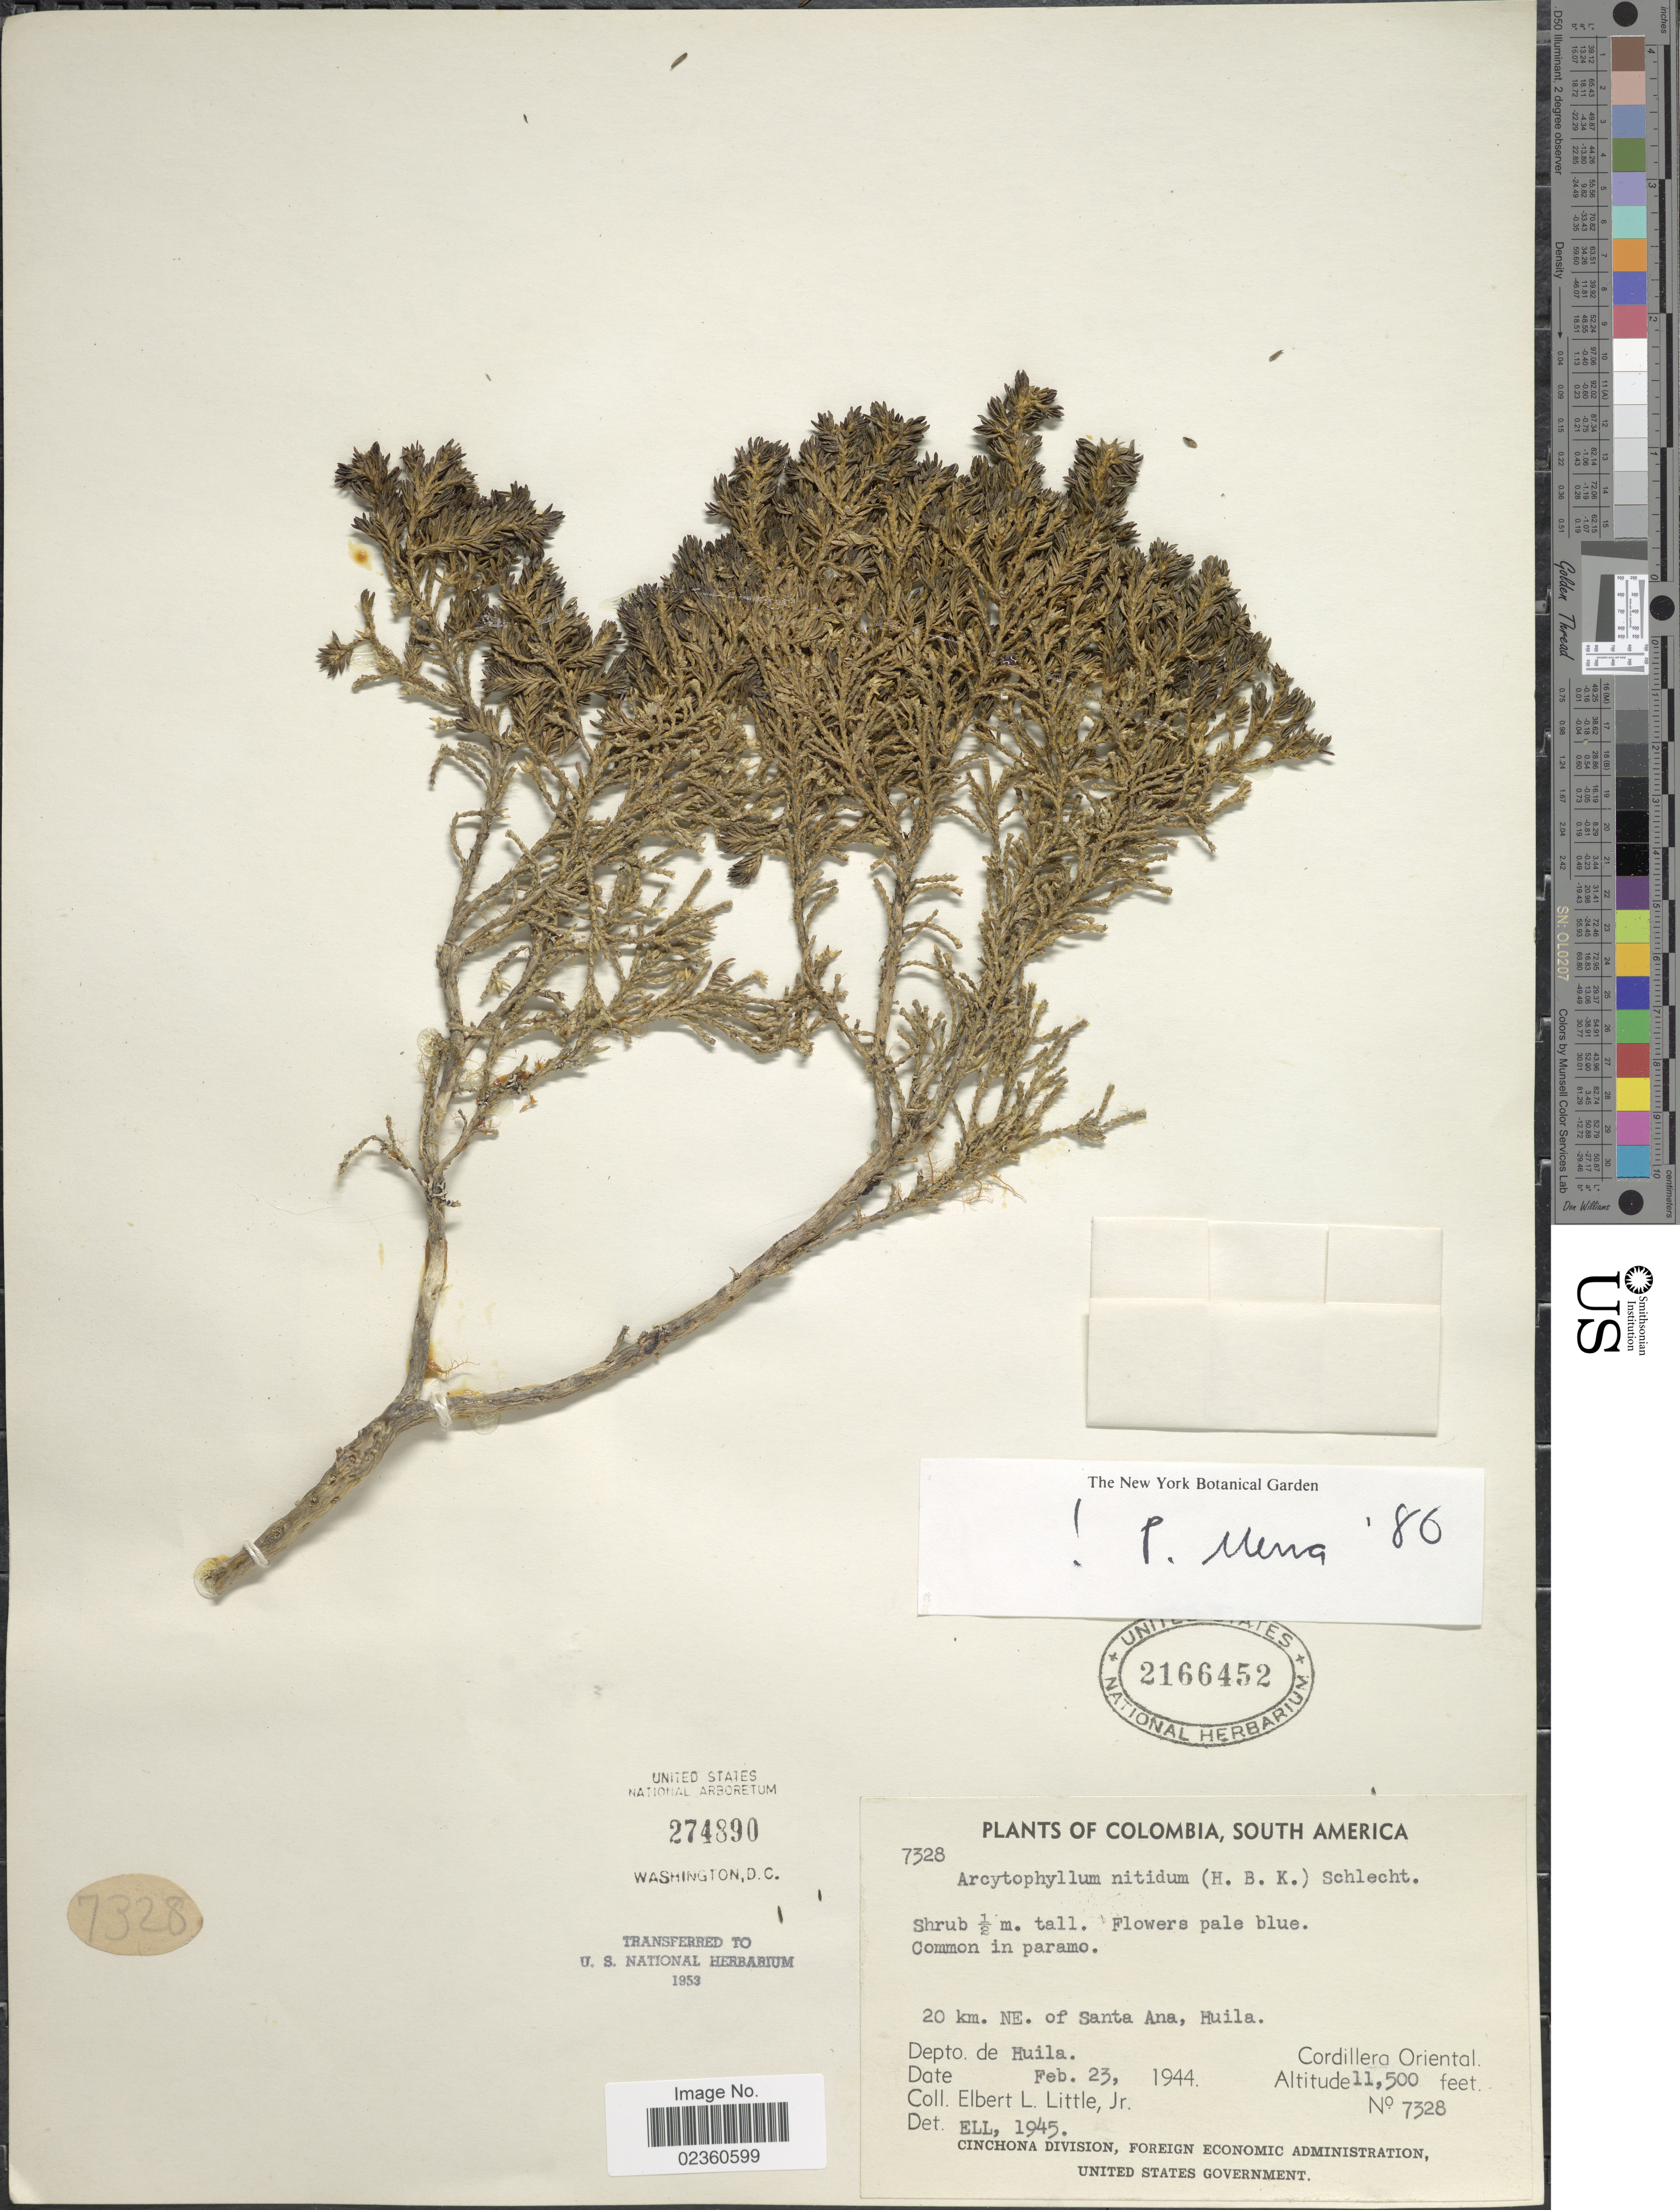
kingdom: Plantae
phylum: Tracheophyta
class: Magnoliopsida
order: Gentianales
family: Rubiaceae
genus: Arcytophyllum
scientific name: Arcytophyllum nitidum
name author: (Kunth) Schltdl.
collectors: E. L. Little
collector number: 7328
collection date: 1944-02-23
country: Colombia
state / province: Huila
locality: Common in paramo, 20 km NE of Santa Ana, Huila, Depto de Huila, Cordillera Oriental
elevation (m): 3505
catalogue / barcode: US 2166452